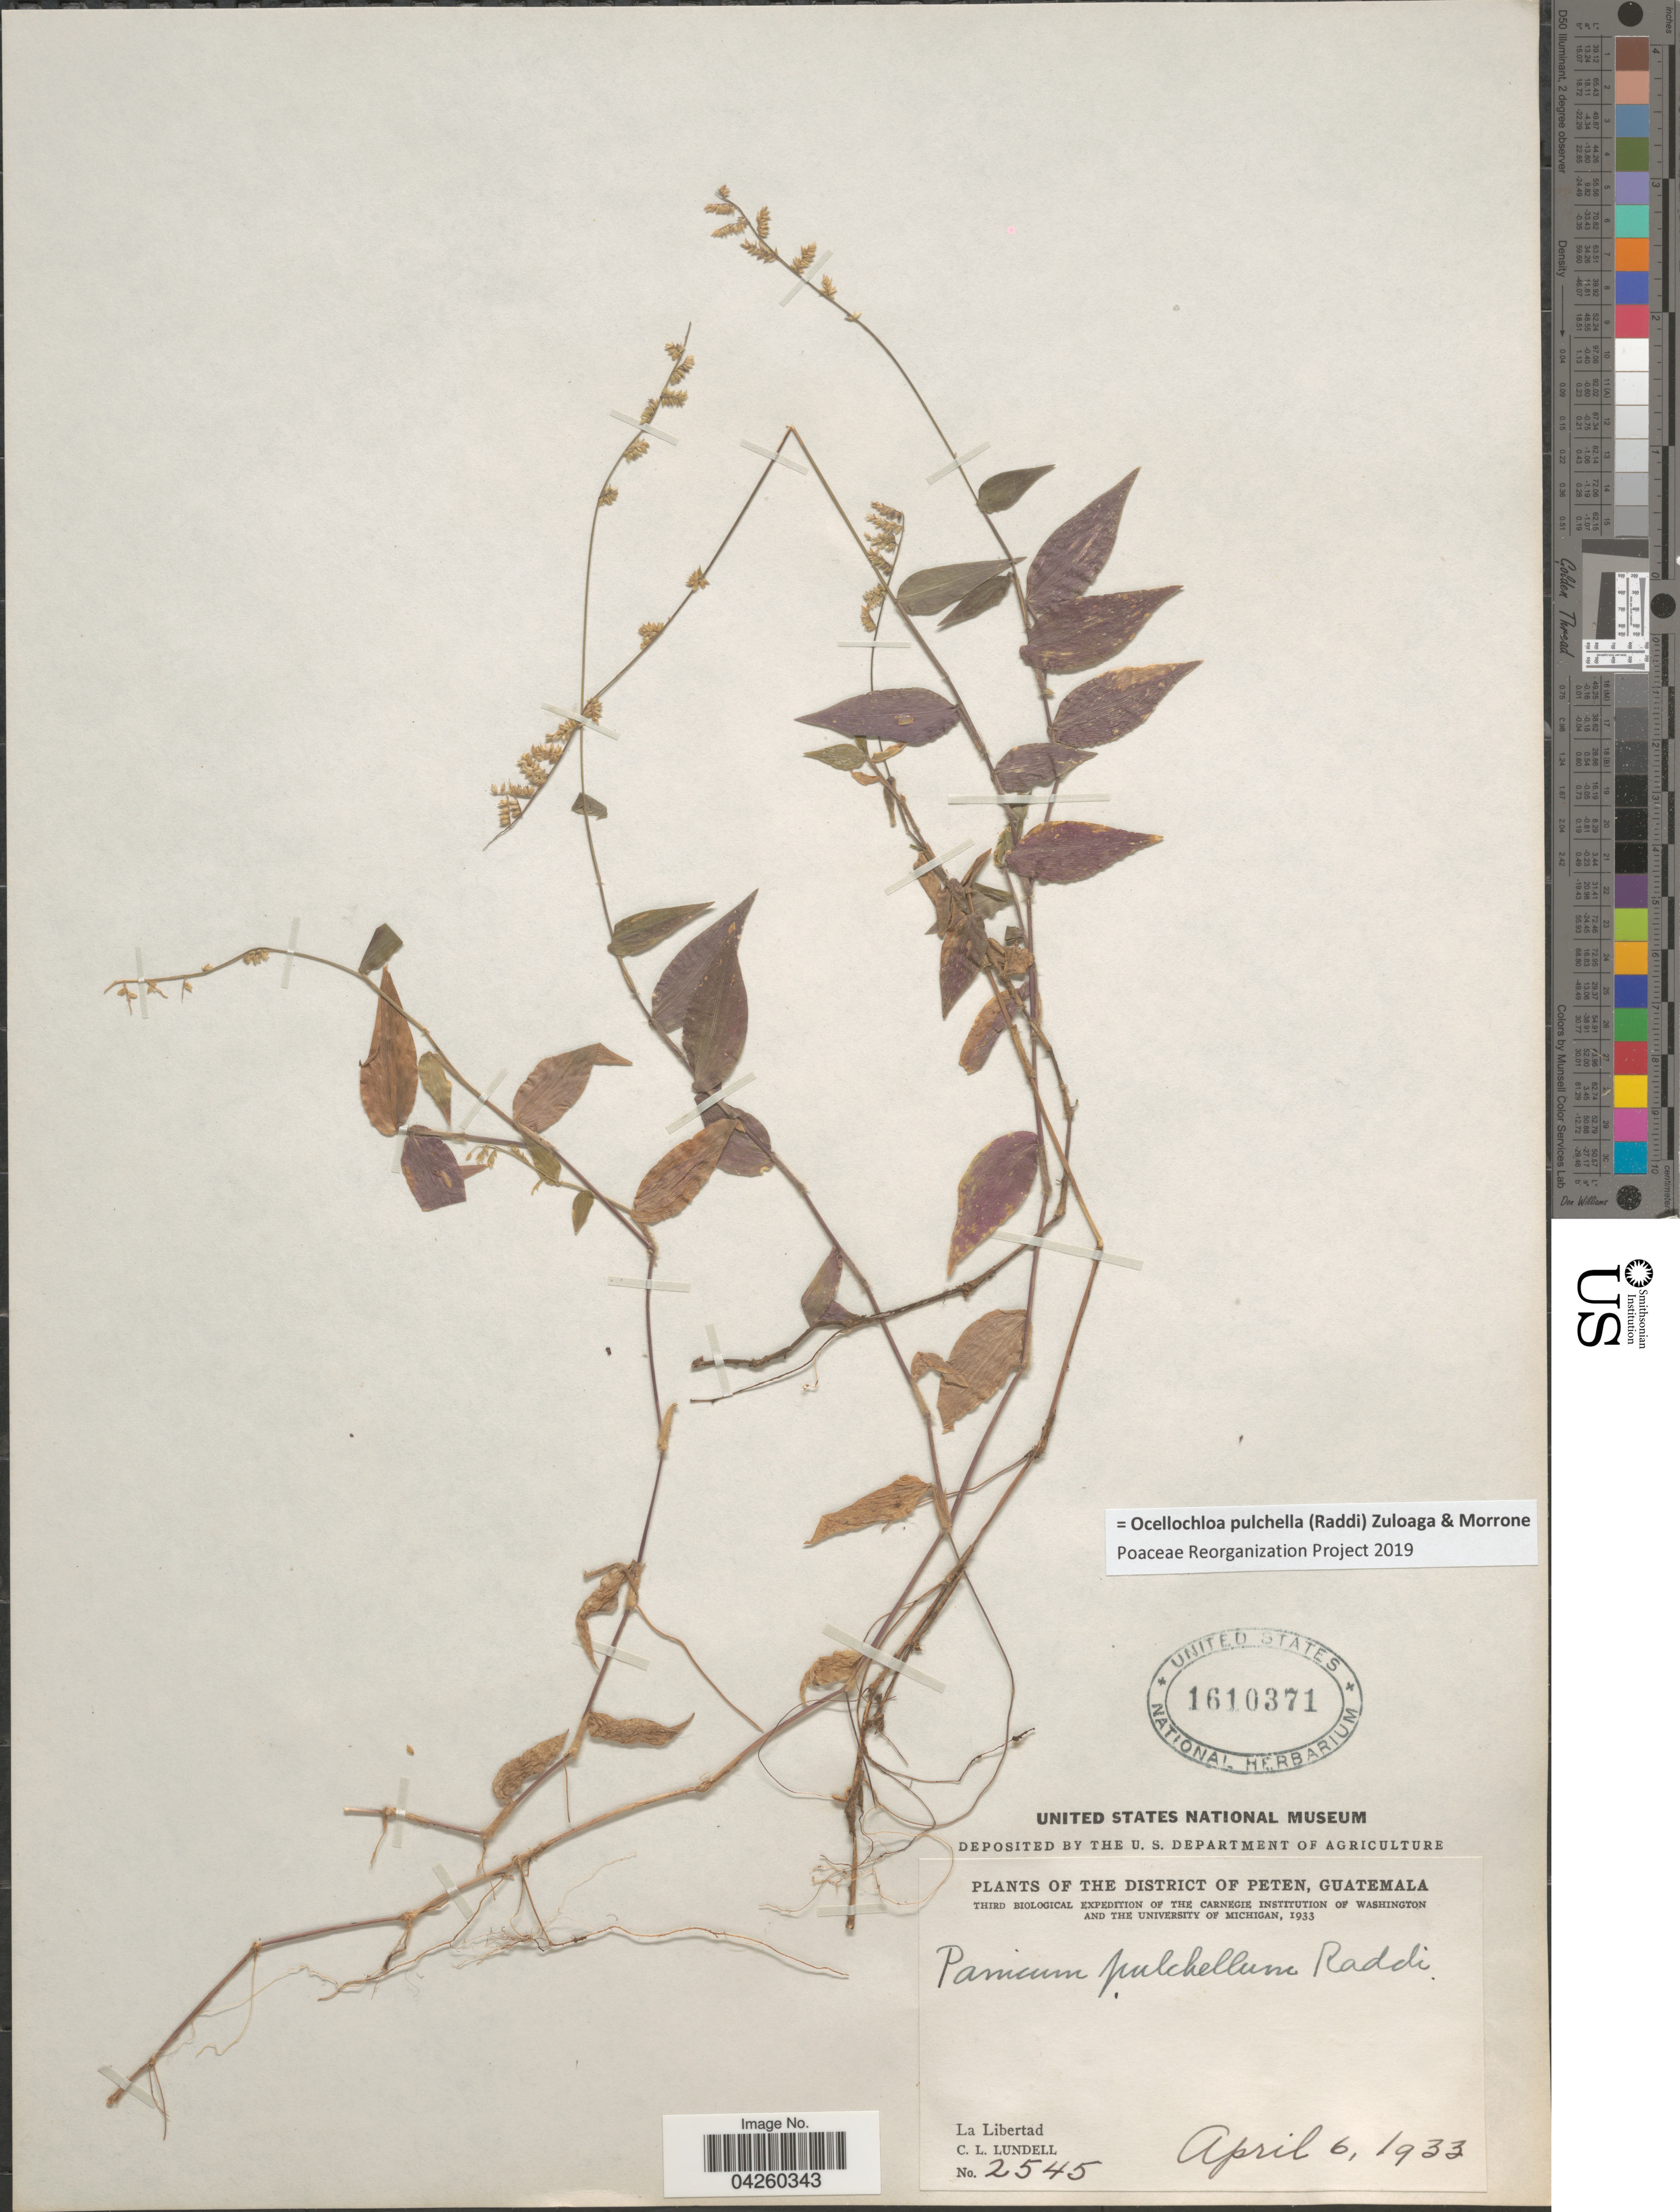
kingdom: Plantae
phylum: Tracheophyta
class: Liliopsida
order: Poales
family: Poaceae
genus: Ocellochloa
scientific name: Ocellochloa pulchella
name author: (Raddi) Zuloaga & Morrone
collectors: C. L. Lundell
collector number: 2545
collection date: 1933-04-06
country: Guatemala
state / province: El Peten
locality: The District of Peten. Third Biological Expedition of the Carnegie Institution of Washington and the University of Michigan, 1933. La Libertad.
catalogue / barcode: US 1610371